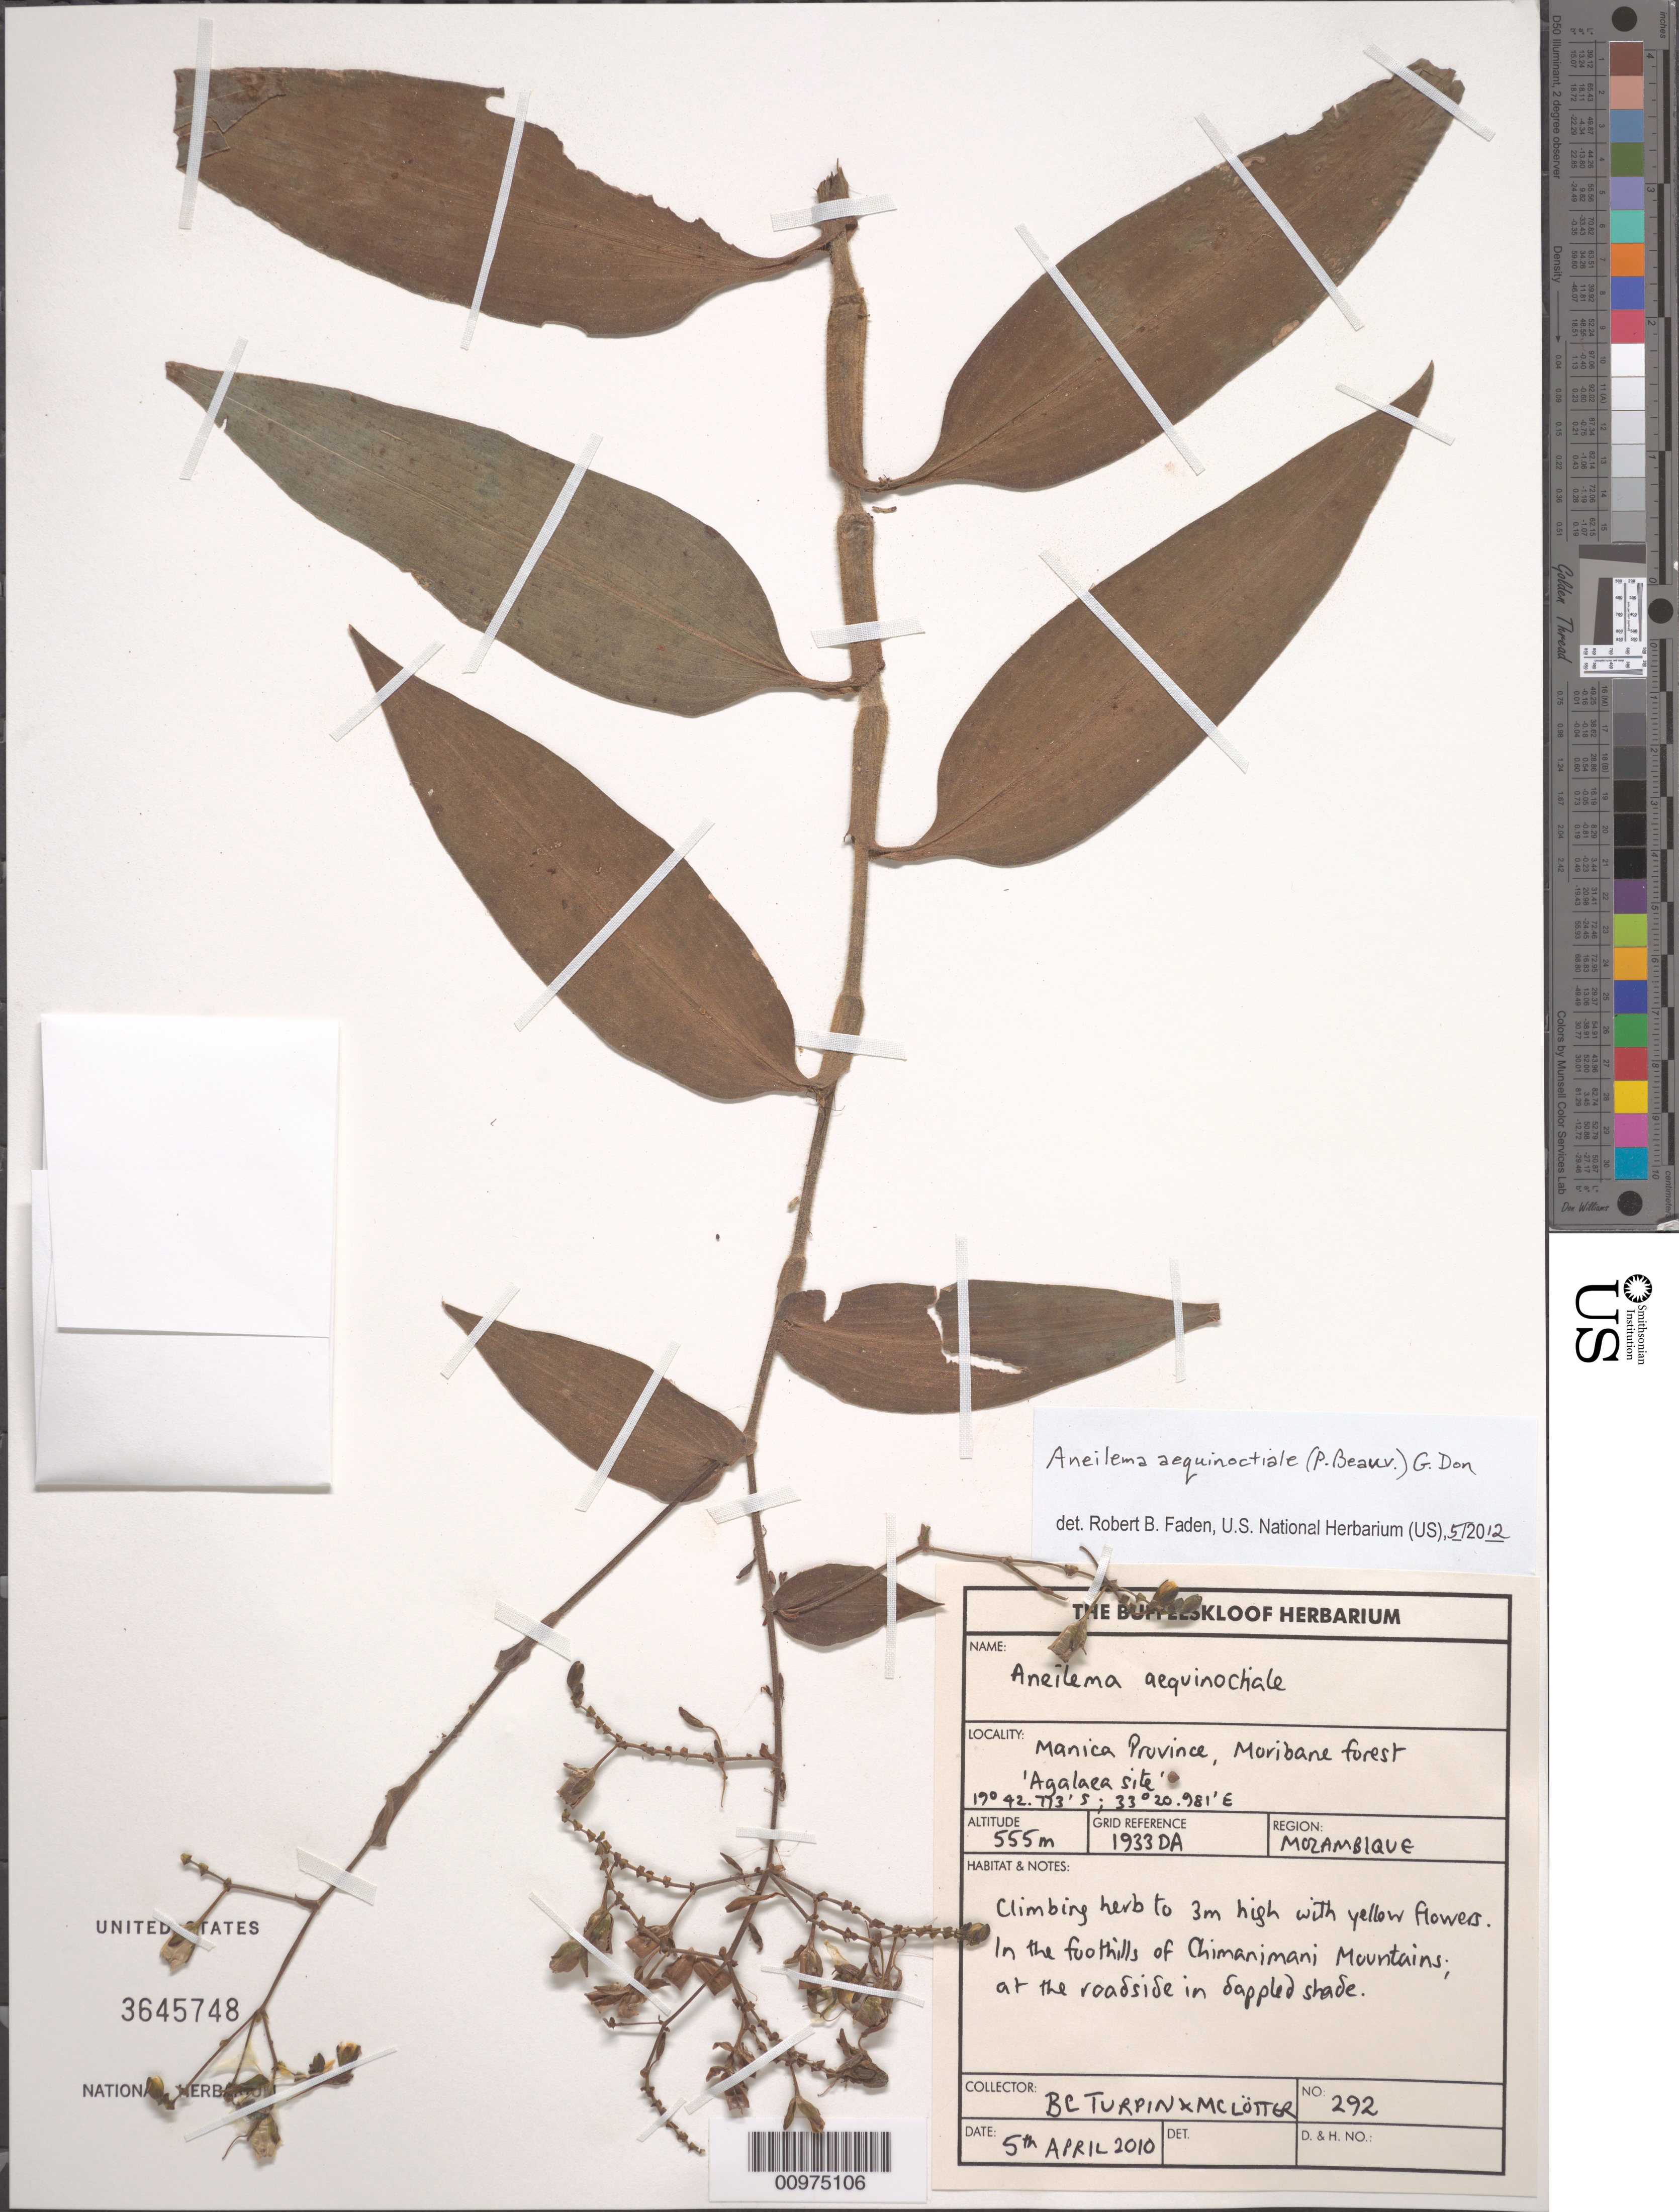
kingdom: Plantae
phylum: Tracheophyta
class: Liliopsida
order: Commelinales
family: Commelinaceae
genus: Aneilema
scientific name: Aneilema aequinoctiale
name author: (P. Beauv.) Loudon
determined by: Faden, Robert B., (US), Smithsonian Institution - National Museum of Natural History (UNITED STATES)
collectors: B. C. Turpin & M. Lötter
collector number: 292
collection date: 2010-04-05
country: Mozambique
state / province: Manica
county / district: Serra Choa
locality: Moribane Forest 'Agalaea site'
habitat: In the foothills of Chimanimani Mountains; at the roadside in deappled shade.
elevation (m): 555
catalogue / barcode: US 3645748